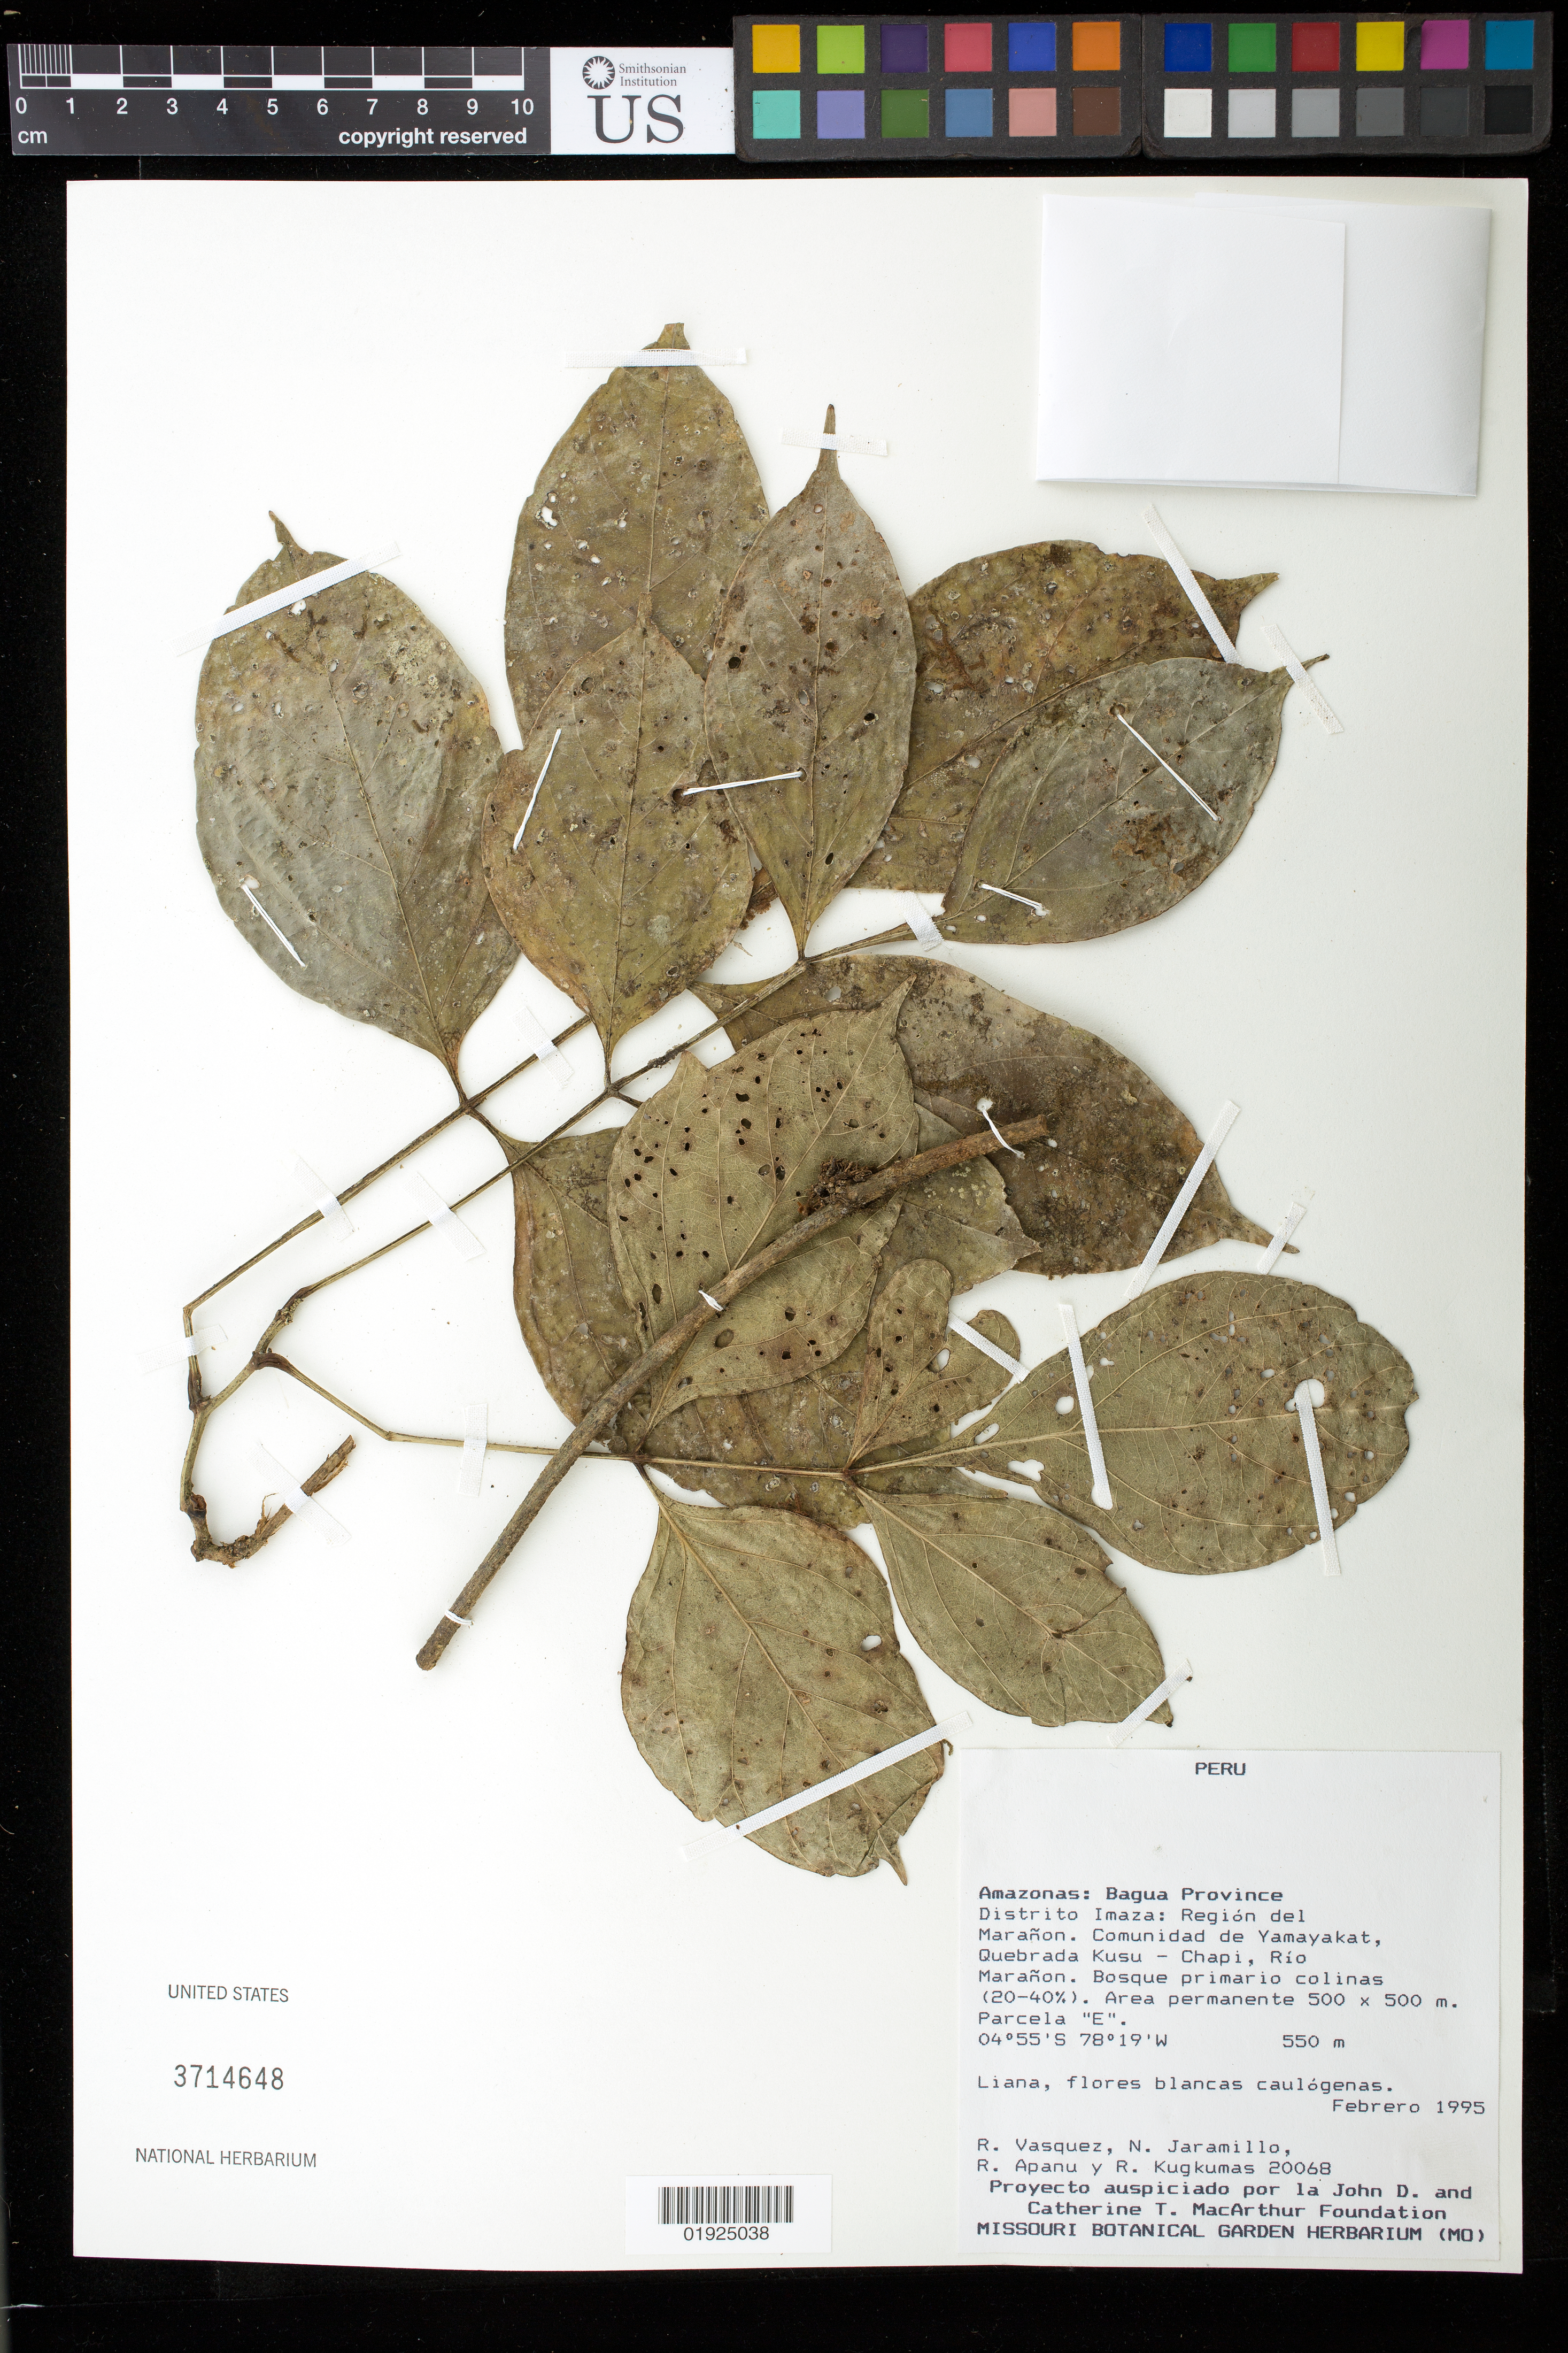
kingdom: Plantae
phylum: Tracheophyta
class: Magnoliopsida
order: Sapindales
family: Sapindaceae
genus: Paullinia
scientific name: Paullinia pterocarpa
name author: Triana & Planch.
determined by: Acevedo-Rodriguez, P., (US), Smithsonian Institution - National Museum of Natural History (UNITED STATES)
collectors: R. Vásquez M., N. Jaramillo, R. Apanu & R. Kugkumas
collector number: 20068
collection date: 1995-02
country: Peru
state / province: Amazonas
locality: Bagua Province, Distrito Imaza: Región del Marañon. Comunidad de Yamayakat, Quebrada Kusu-Chapi, Río Marañon. Area permannte 500 x 500 m. Parcela "E"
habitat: Bosque primario colinas (20-40%)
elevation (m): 550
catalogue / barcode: US 3714648